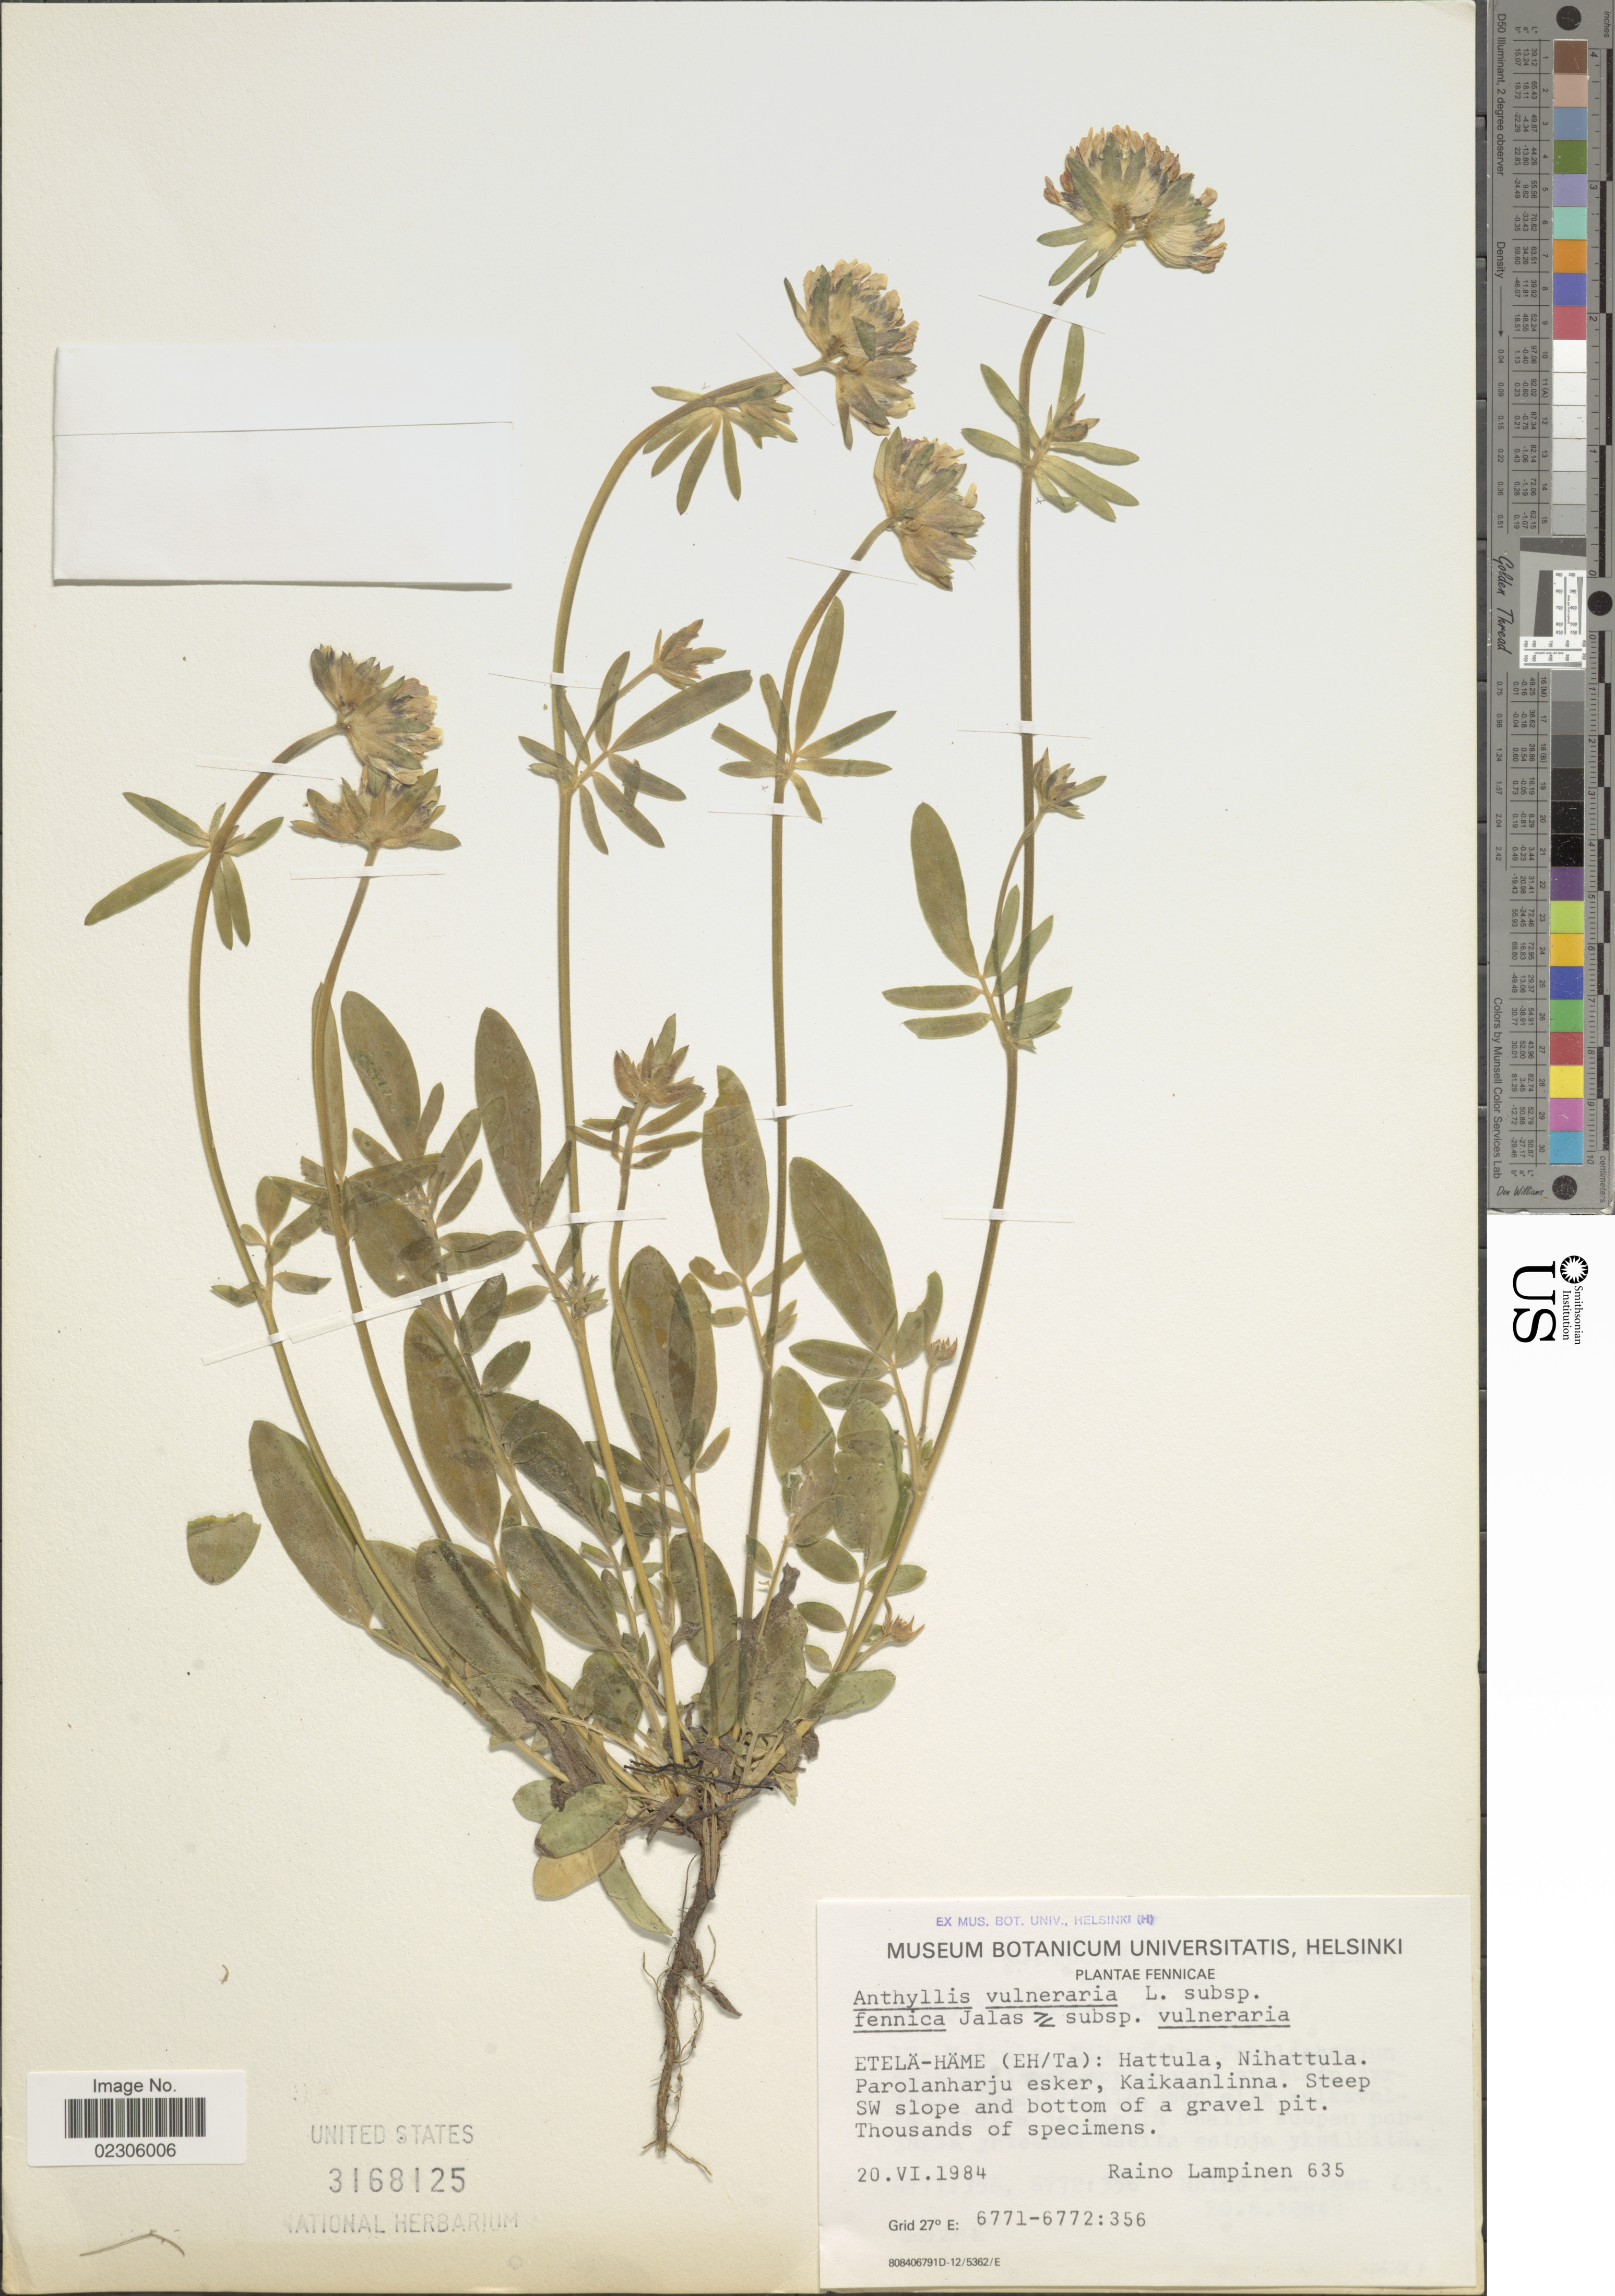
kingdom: Plantae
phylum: Tracheophyta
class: Magnoliopsida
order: Fabales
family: Fabaceae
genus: Anthyllis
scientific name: Anthyllis vulneraria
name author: L.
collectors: R. Lampinen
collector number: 635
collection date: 1984-06-20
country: Finland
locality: Fennicae, Etela-Hame (Eh/Ta), Hattula, Nihattula, Parolanharju esker, Kaikaanlinna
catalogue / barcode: US 3168125